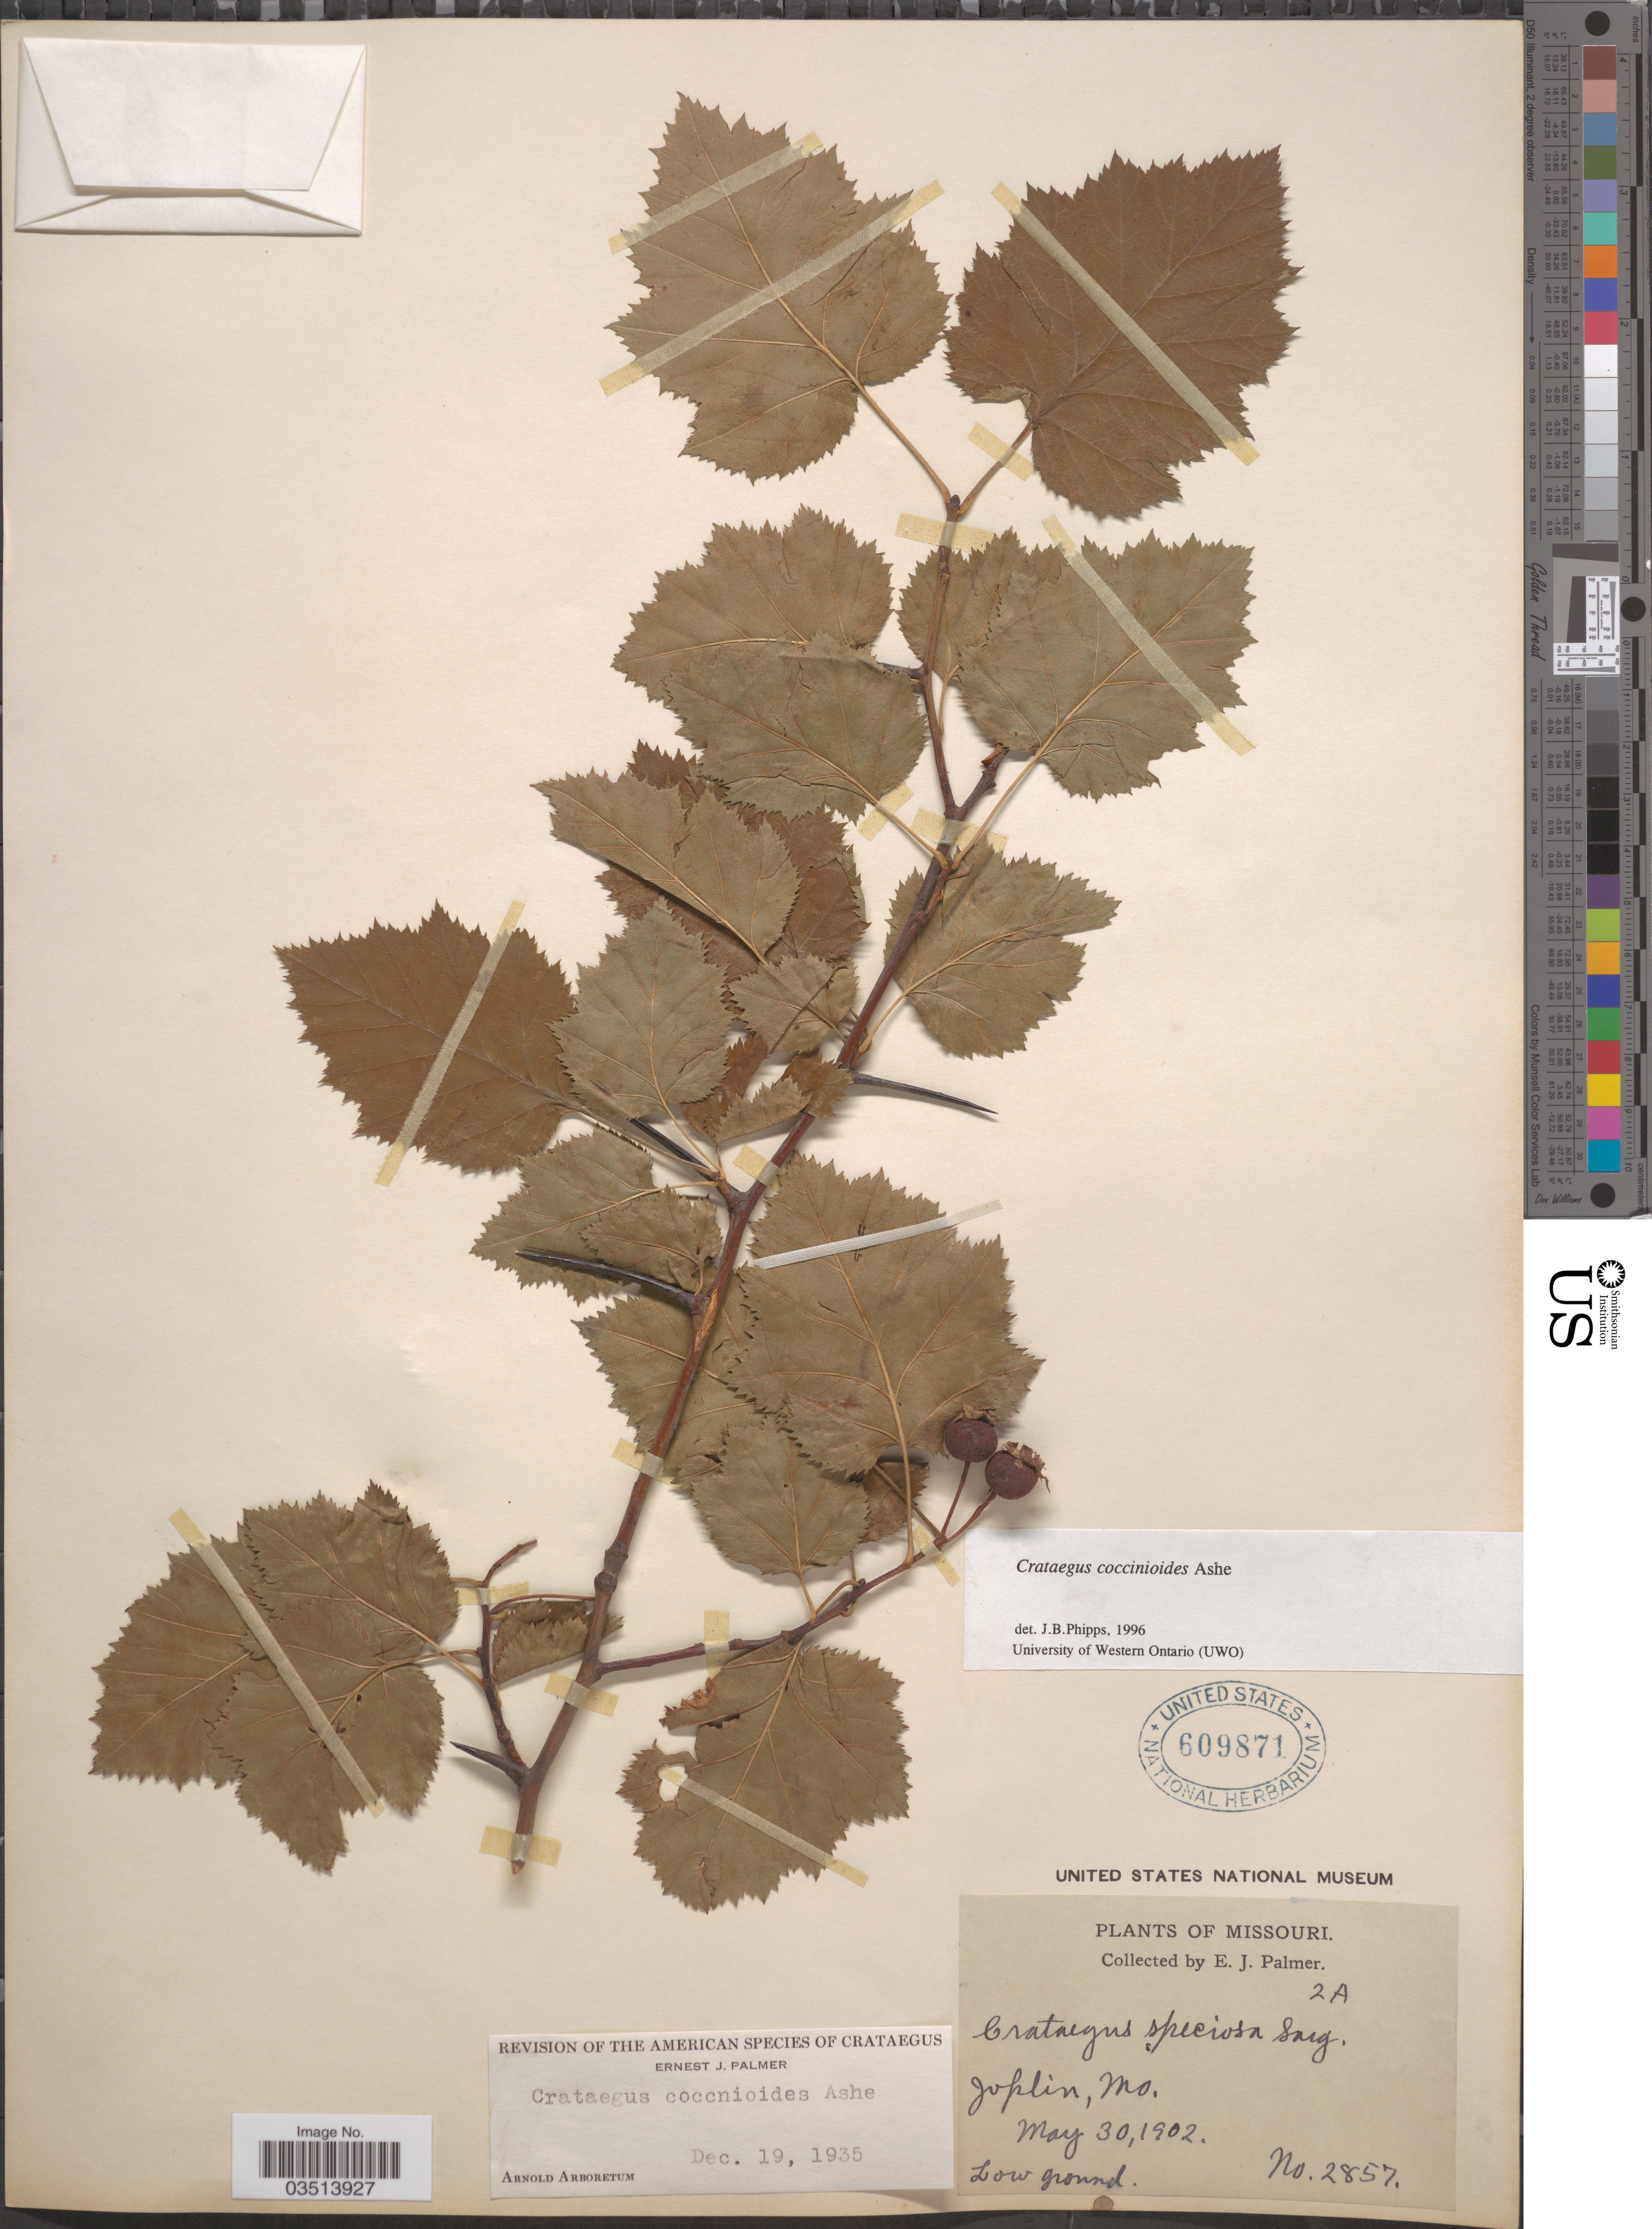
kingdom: Plantae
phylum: Tracheophyta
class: Magnoliopsida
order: Rosales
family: Rosaceae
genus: Crataegus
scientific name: Crataegus coccinioides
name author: Ashe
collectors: E. J. Palmer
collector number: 2857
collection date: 1902-05-30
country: United States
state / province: Missouri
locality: Joplin.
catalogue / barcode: US 609871